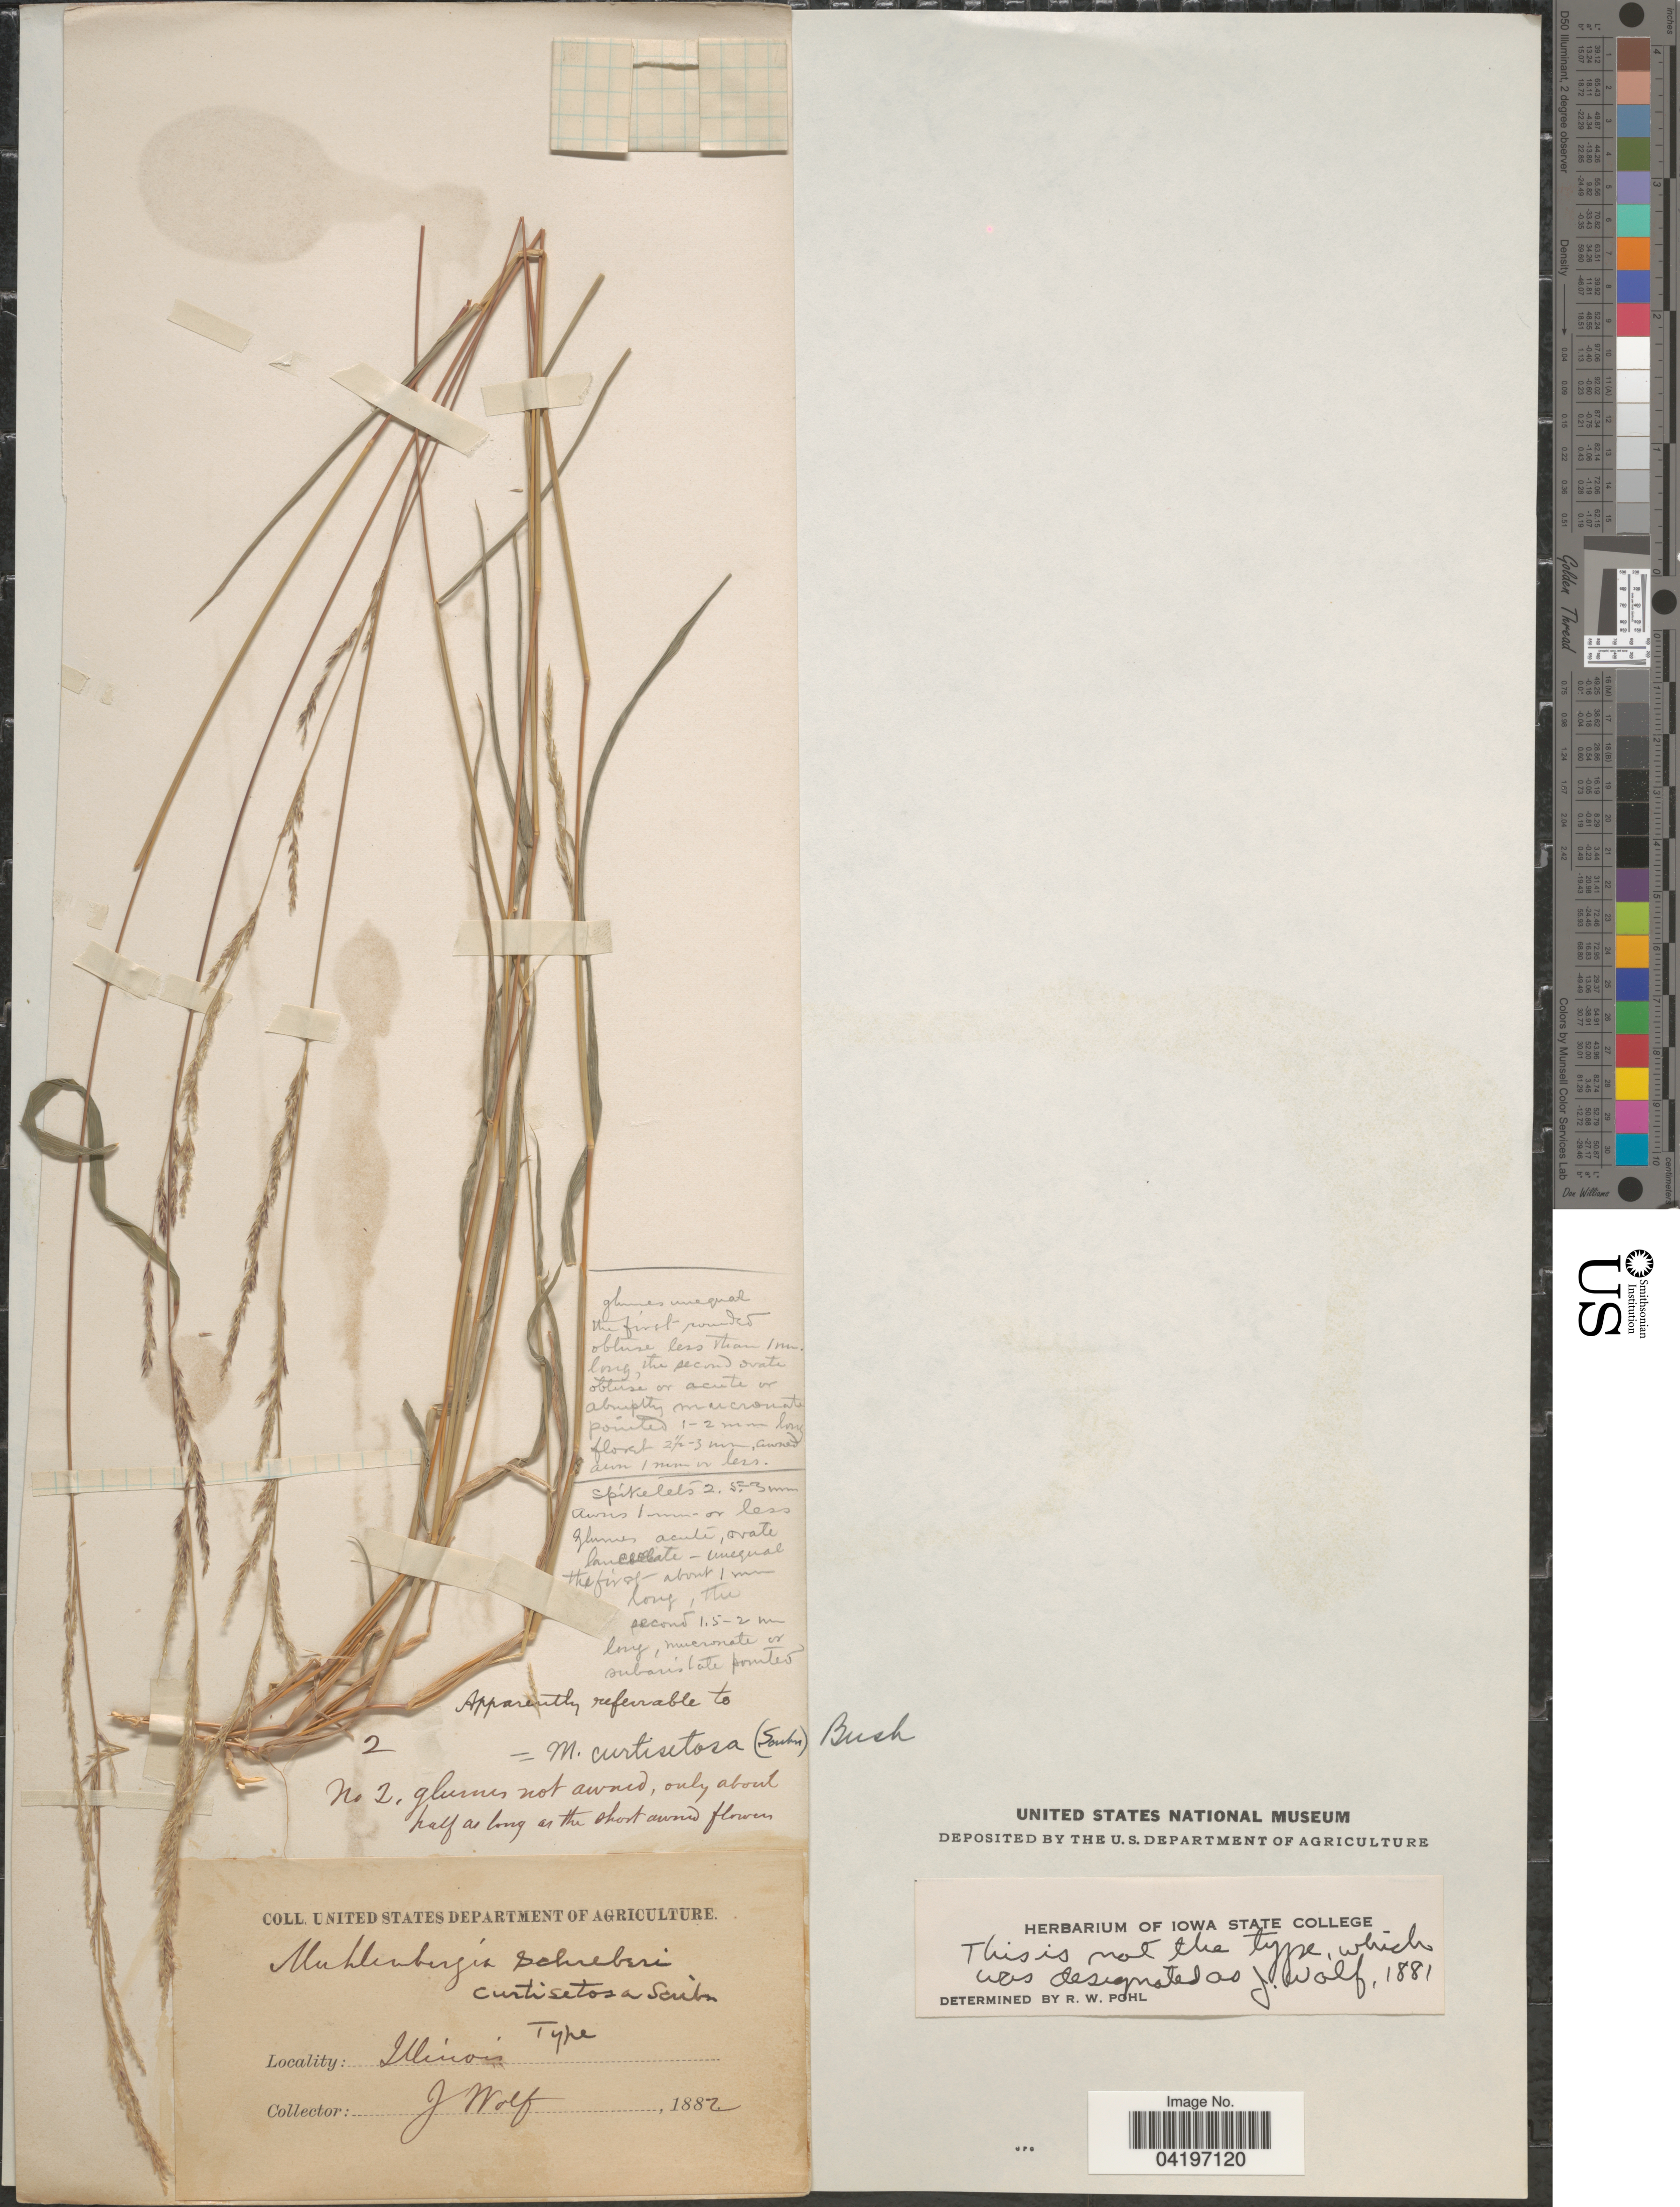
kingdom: Plantae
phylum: Tracheophyta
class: Liliopsida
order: Poales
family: Poaceae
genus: Muhlenbergia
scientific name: Muhlenbergia schreberi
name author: J.F. Gmel.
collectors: J. Wolf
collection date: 1882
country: United States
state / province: Illinois